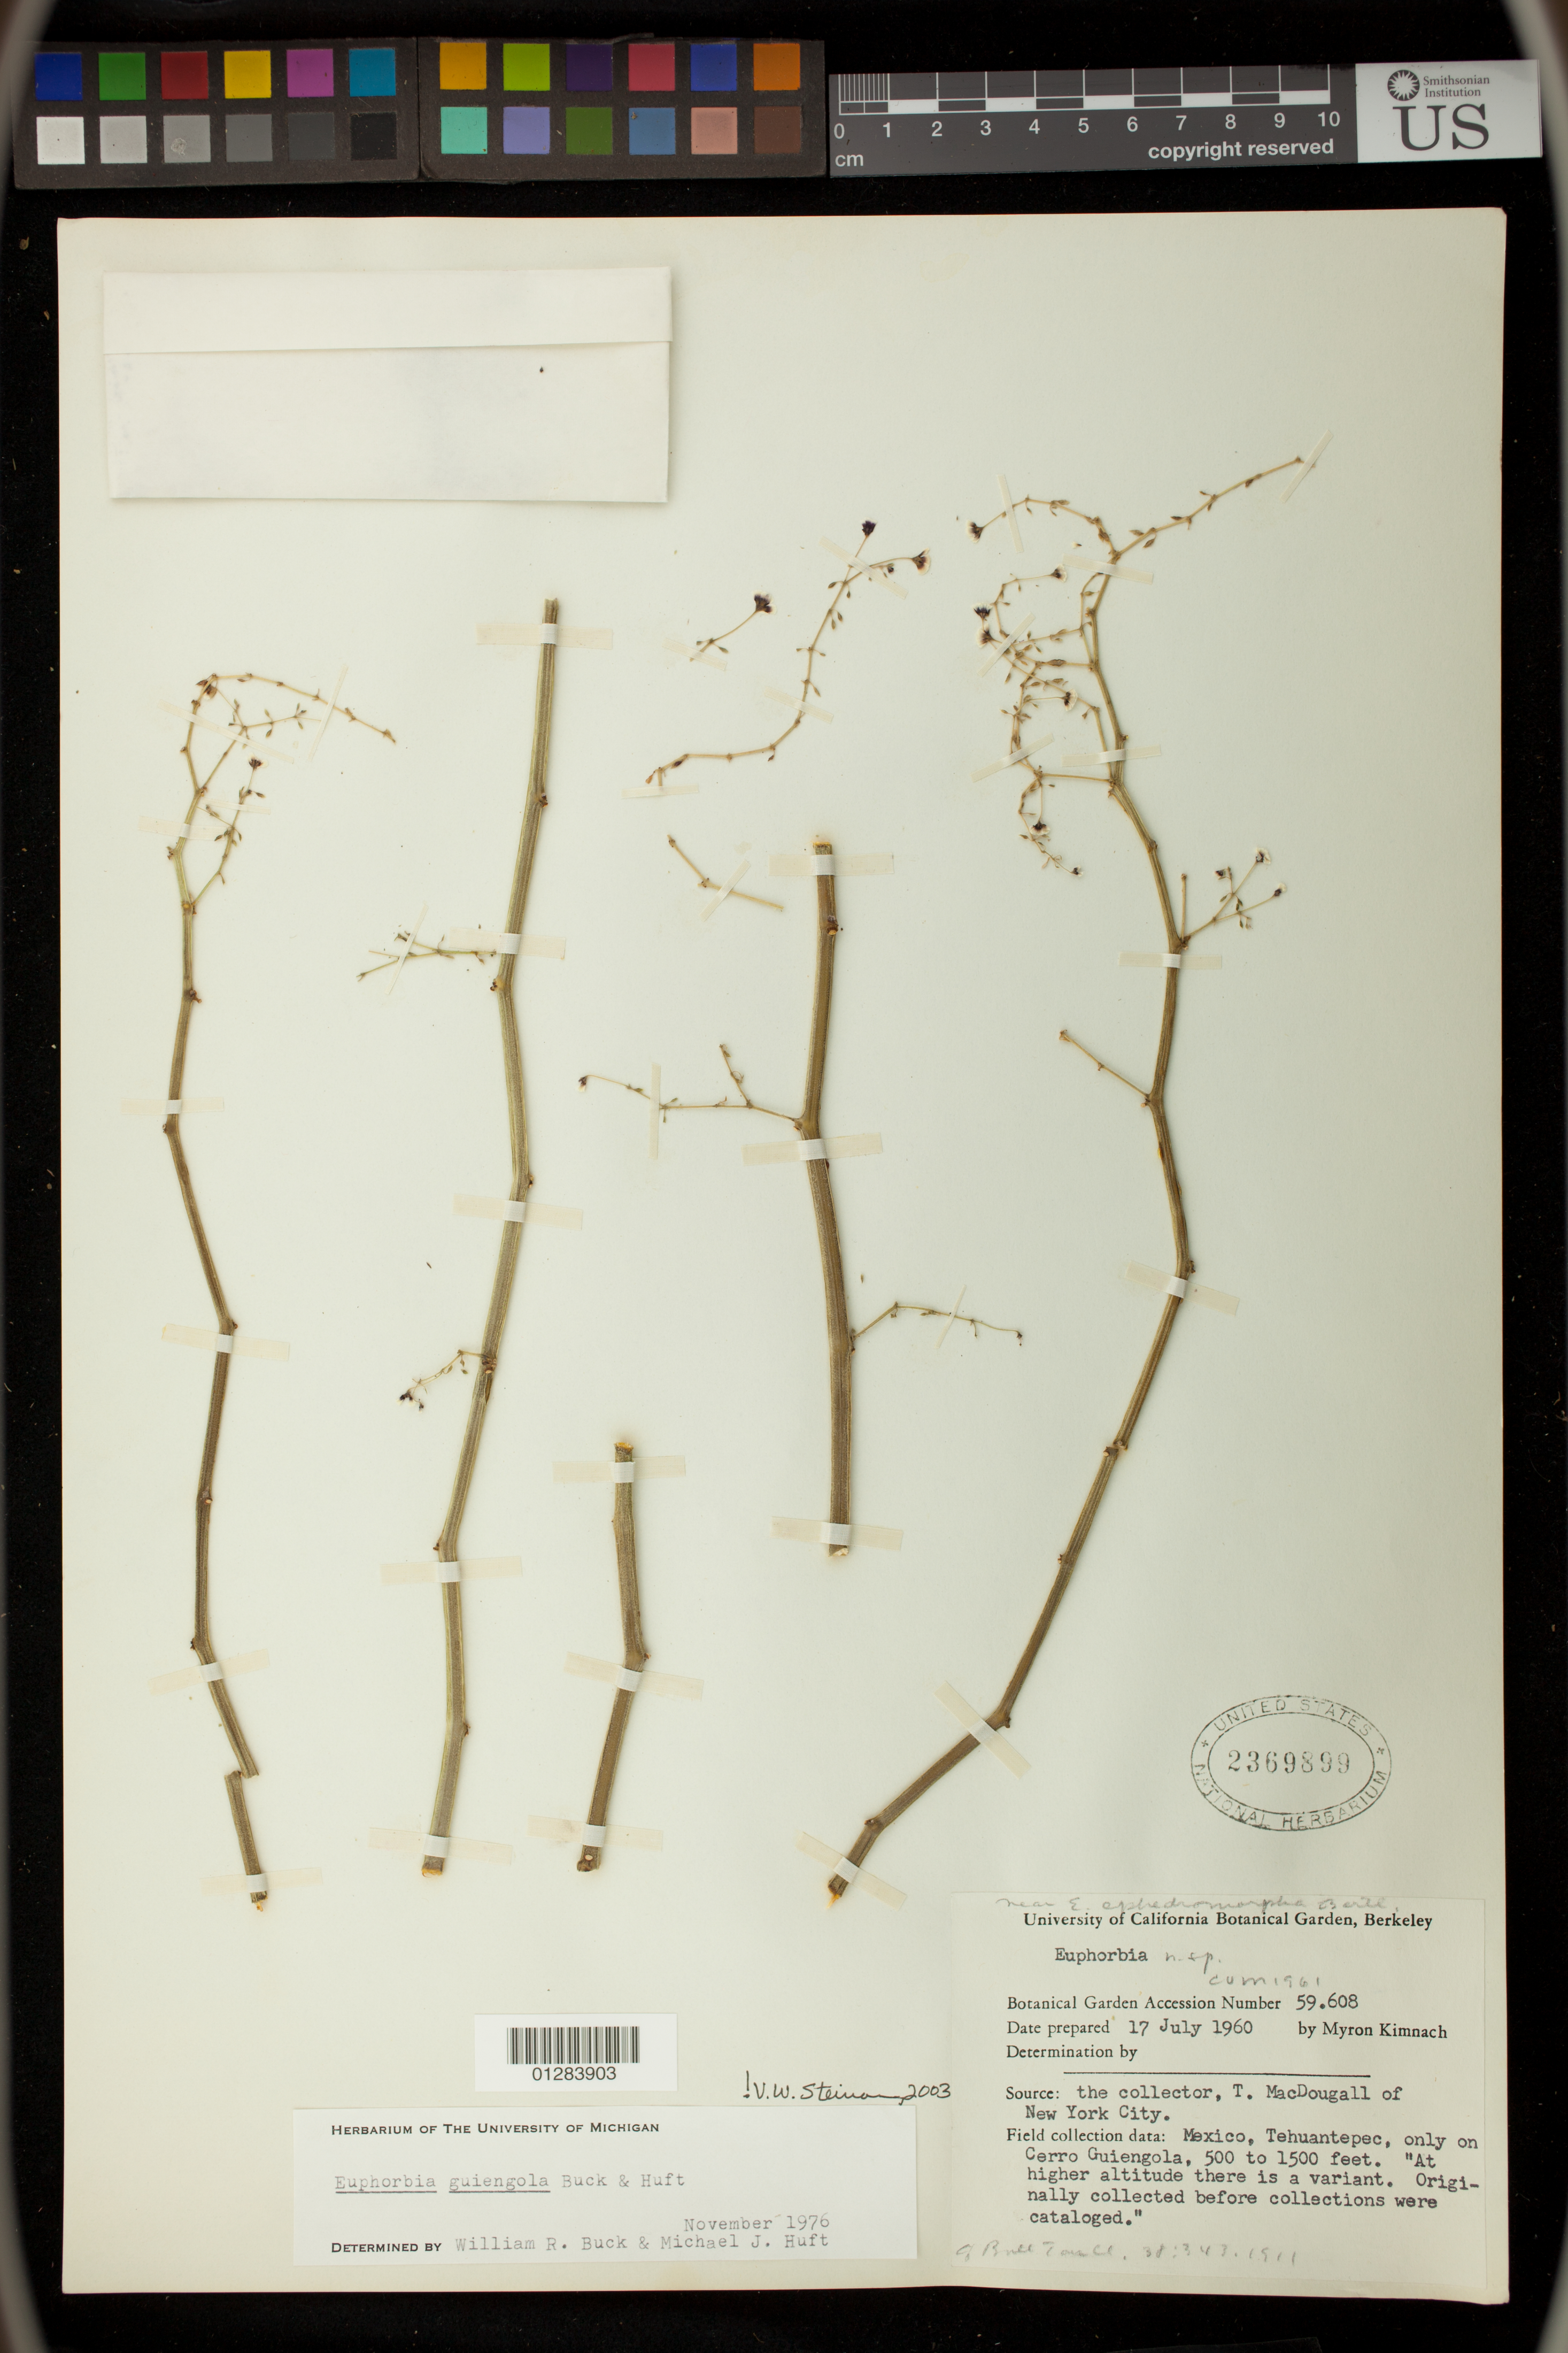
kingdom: Plantae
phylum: Tracheophyta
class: Magnoliopsida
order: Malpighiales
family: Euphorbiaceae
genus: Euphorbia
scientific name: Euphorbia guiengola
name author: W.R. Buck & Huft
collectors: T. B. MacDougall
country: Mexico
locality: Tehuantepec, only on Cerro Guiengola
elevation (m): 152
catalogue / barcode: US 2369899